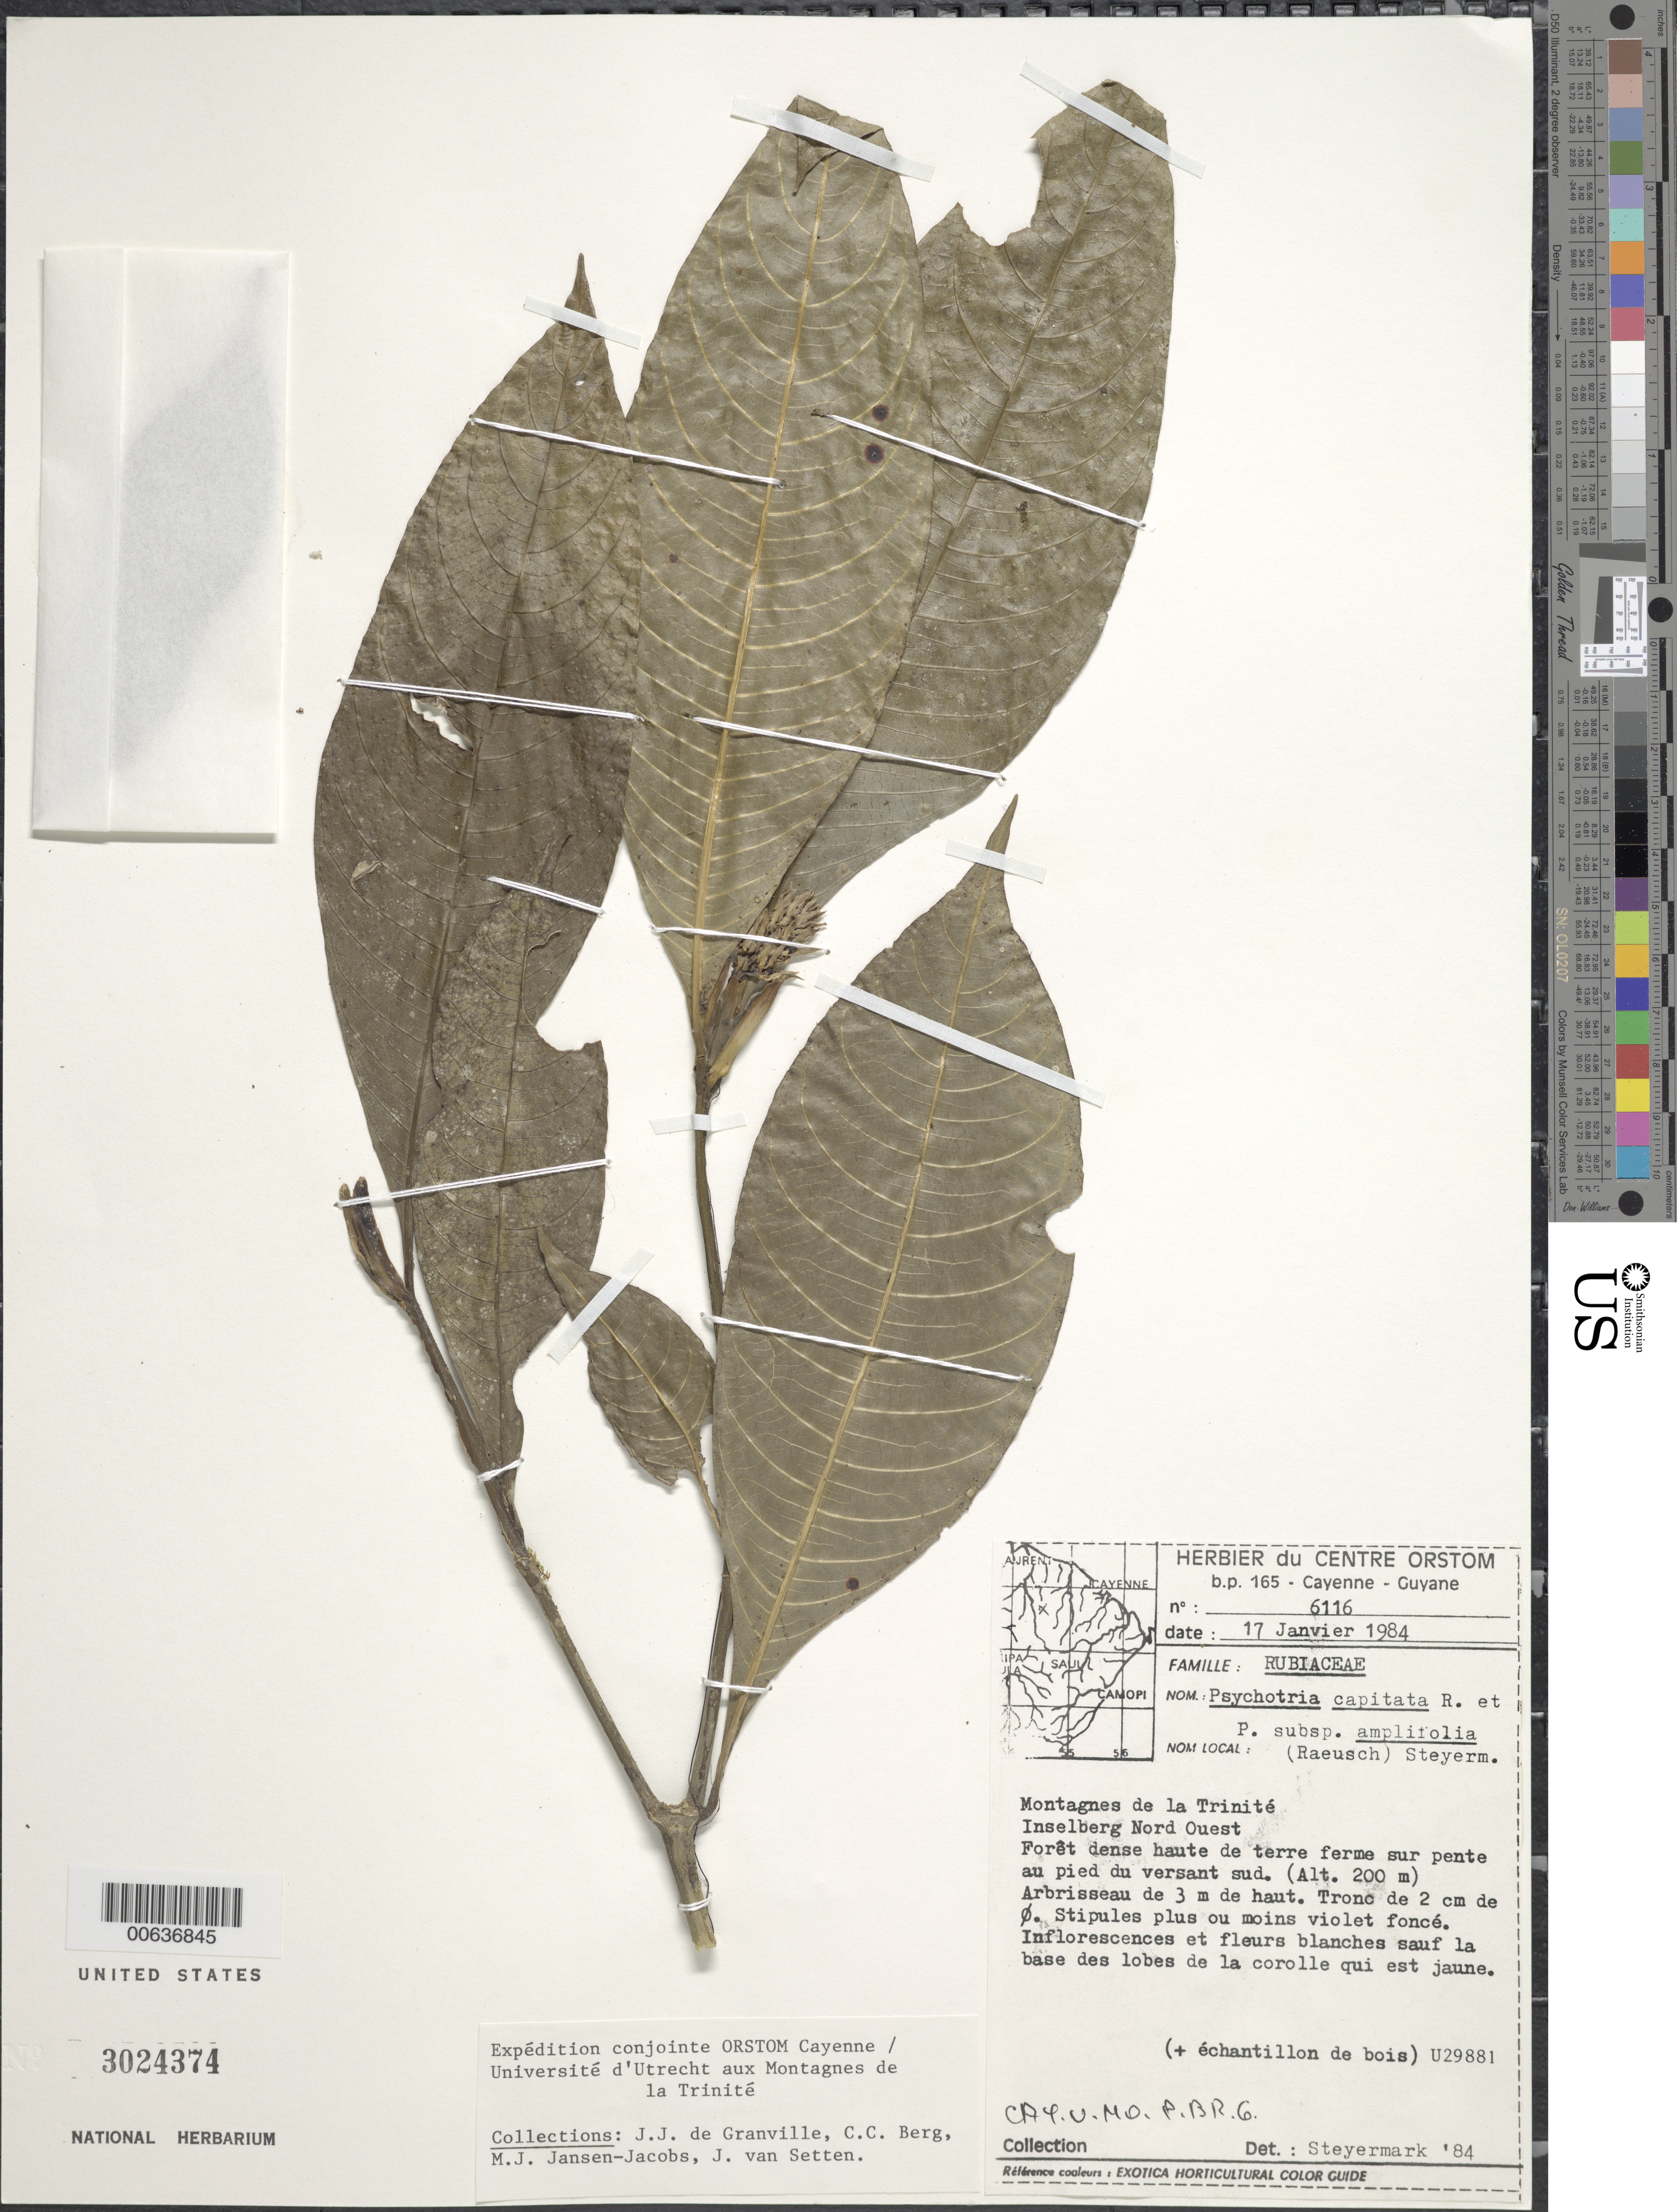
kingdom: Plantae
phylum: Tracheophyta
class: Magnoliopsida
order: Gentianales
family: Rubiaceae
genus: Palicourea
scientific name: Palicourea violacea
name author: (Aubl.) A. Rich.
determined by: Kirkbride, J. H., Jr.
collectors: J.-J. de Granville, C. C. Berg, M. J. Jansen-Jacobs & J. van Setten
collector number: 6116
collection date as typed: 17-Jan-84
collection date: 1984-01-17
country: French Guiana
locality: Montagnes de la Trinité, inselberg NW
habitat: Foret dense haute de terre ferme sur pente au pied du versant sud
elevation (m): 200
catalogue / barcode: US 3024374